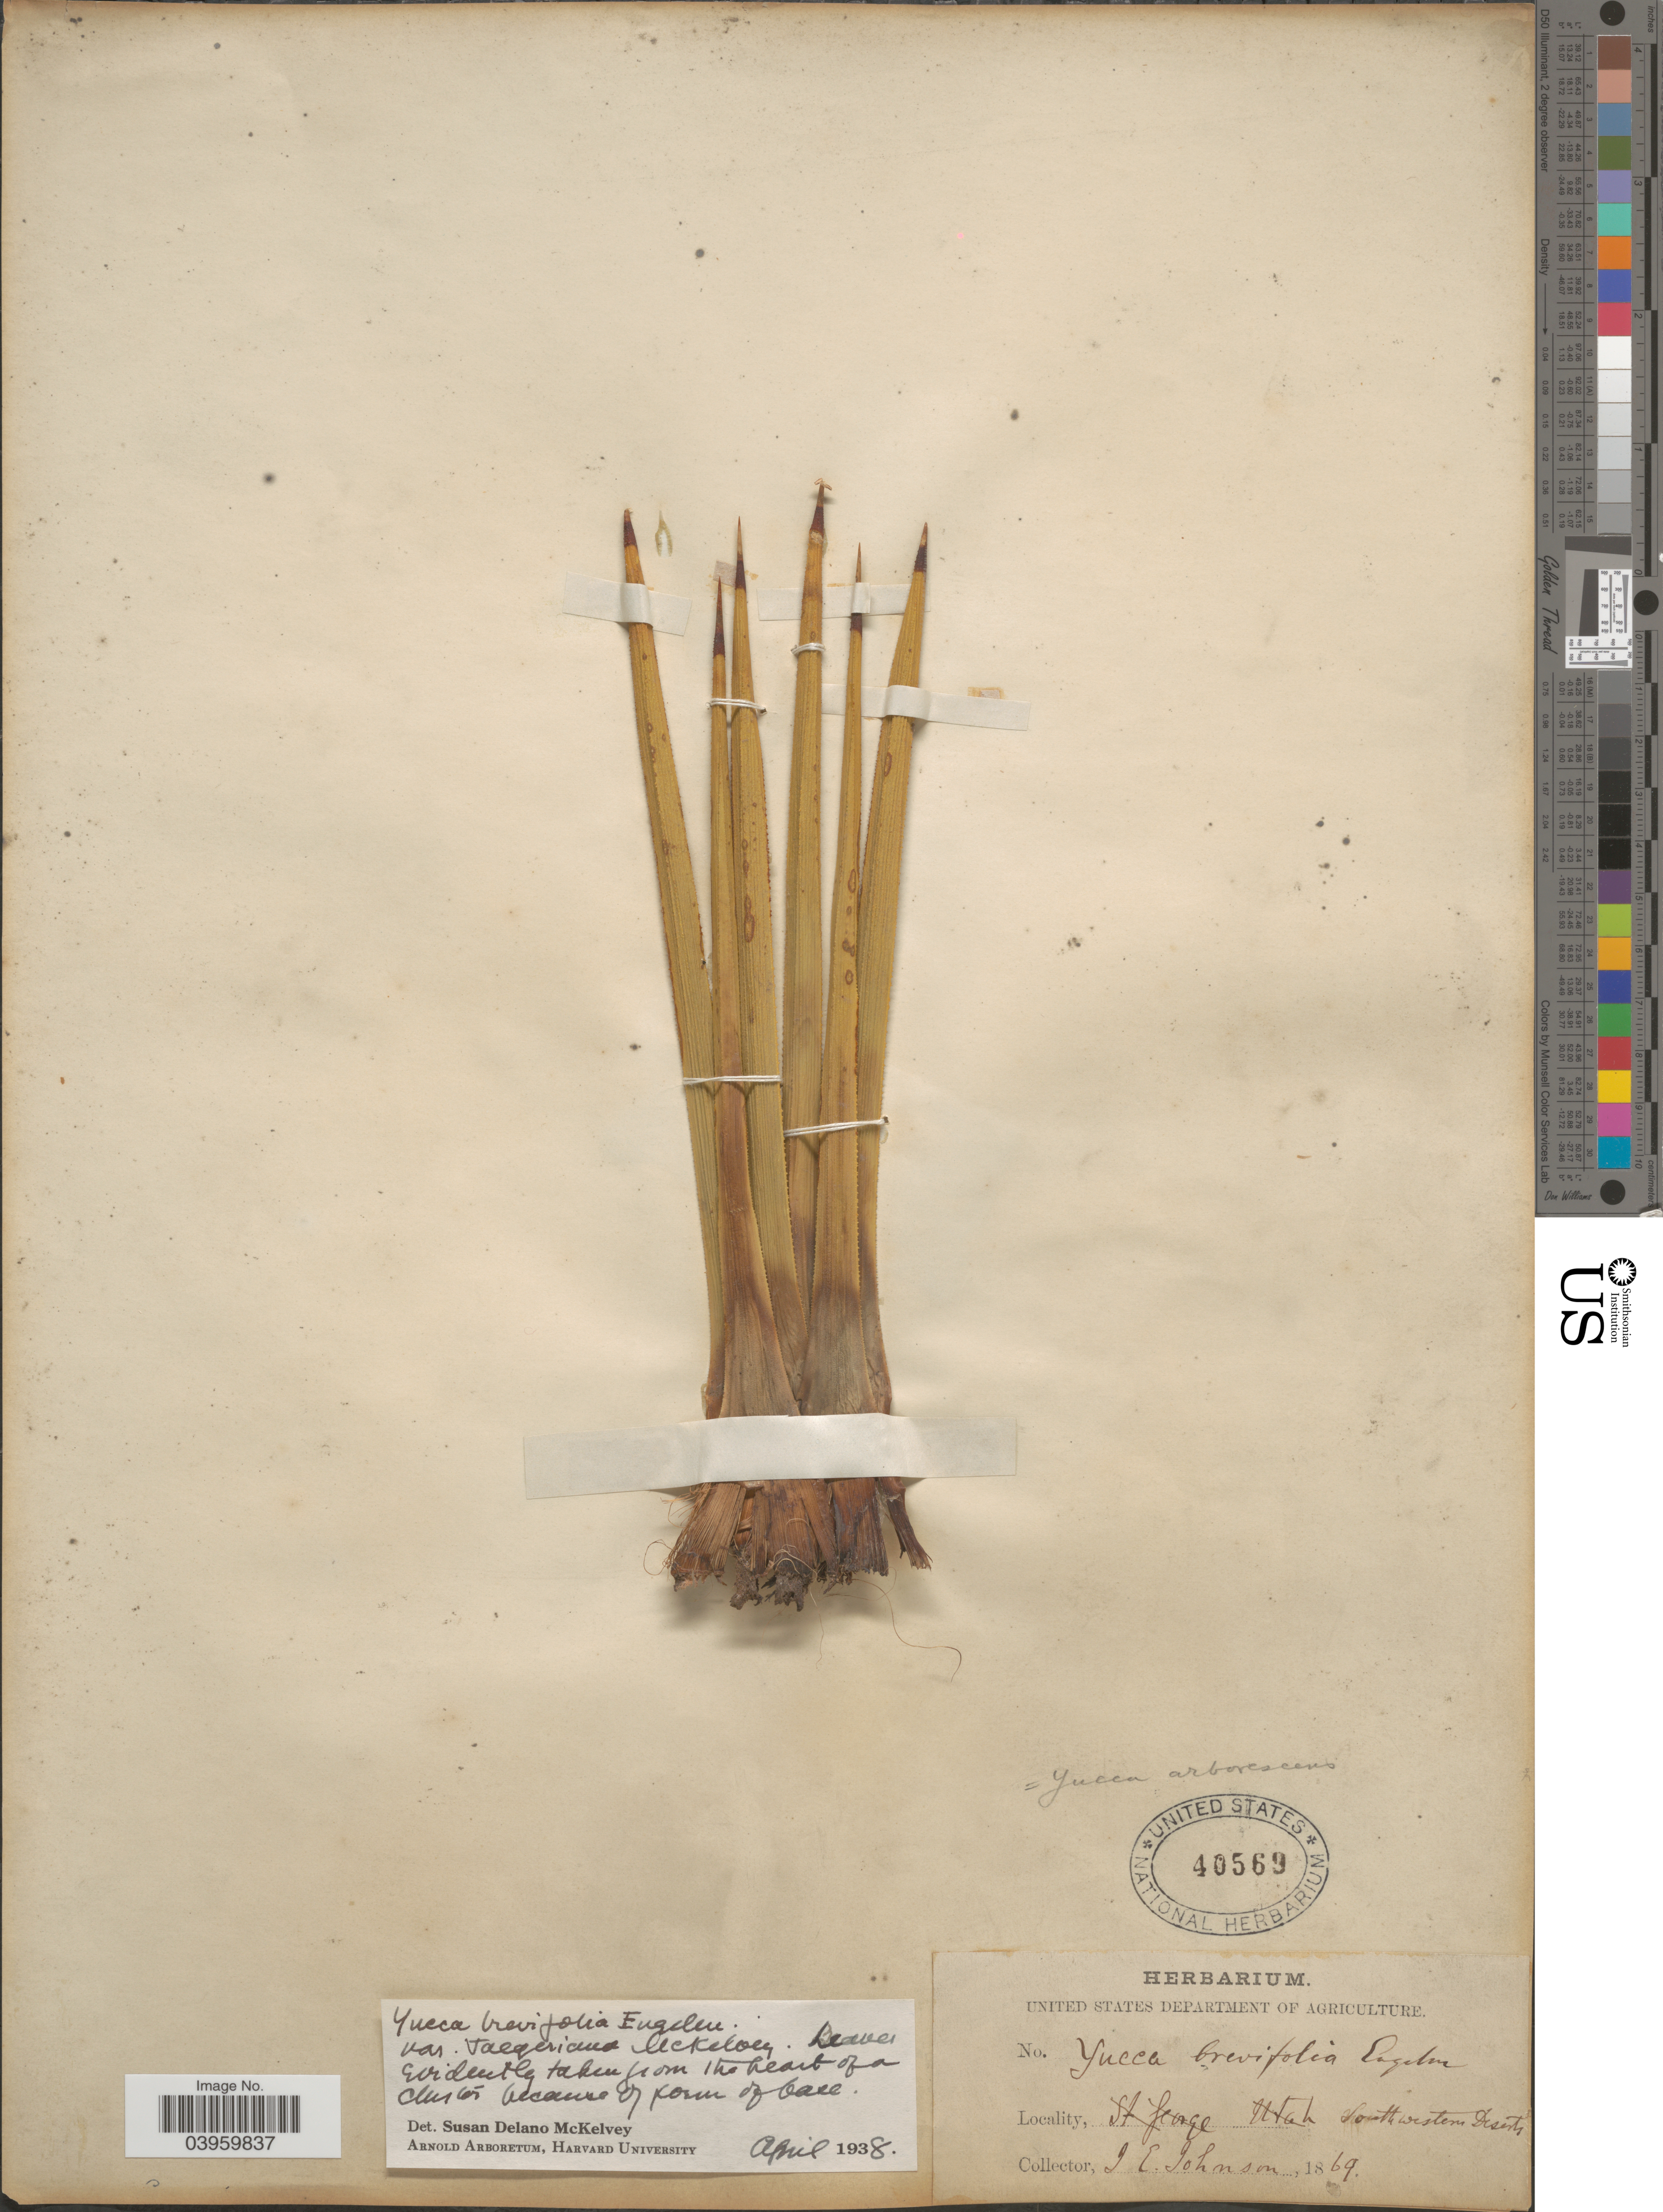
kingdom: Plantae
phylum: Tracheophyta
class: Liliopsida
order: Asparagales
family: Asparagaceae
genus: Yucca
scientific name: Yucca brevifolia var. jaegeriana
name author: McKelvey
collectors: J. E. Johnson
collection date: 1869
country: United States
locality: Southwestern Deserts.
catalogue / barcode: US 40569